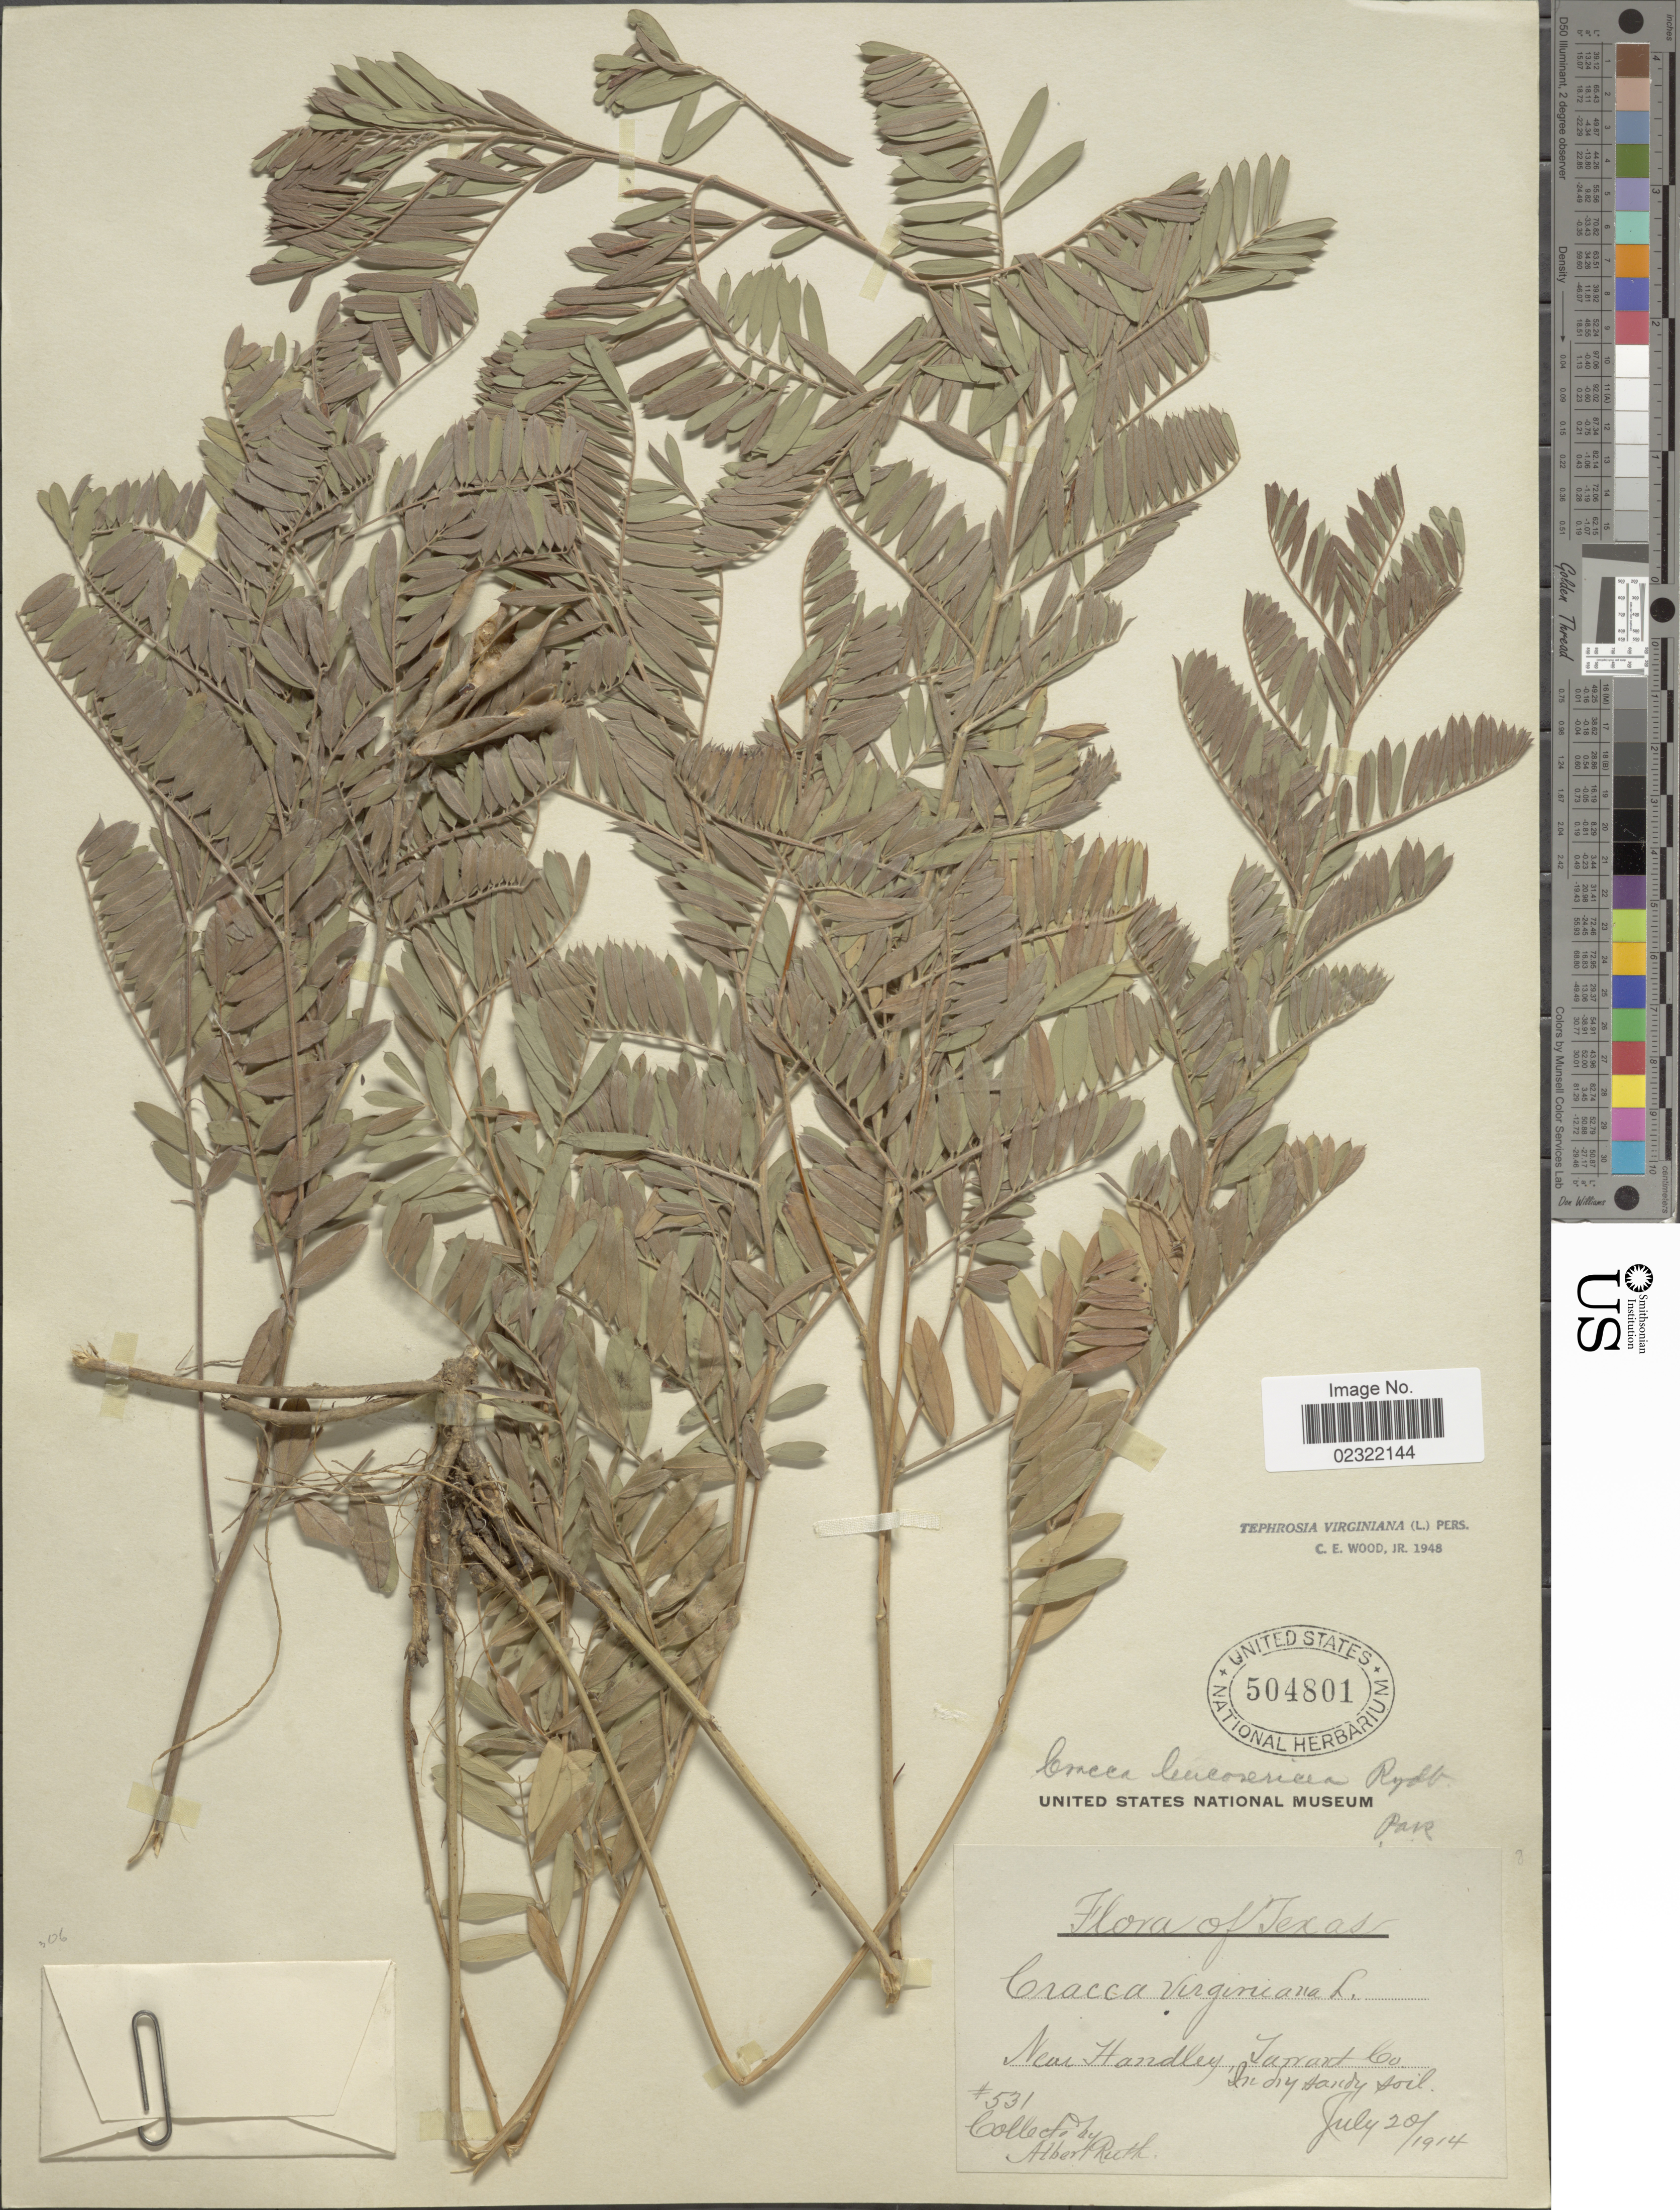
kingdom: Plantae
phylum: Tracheophyta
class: Magnoliopsida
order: Fabales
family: Fabaceae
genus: Tephrosia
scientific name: Tephrosia virginiana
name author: (L.) Pers.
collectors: A. Ruth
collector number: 531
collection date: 1914-07-20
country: United States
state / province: Texas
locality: Near Handley, Tarrant Co, In dry sandy soil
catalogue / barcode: US 504801